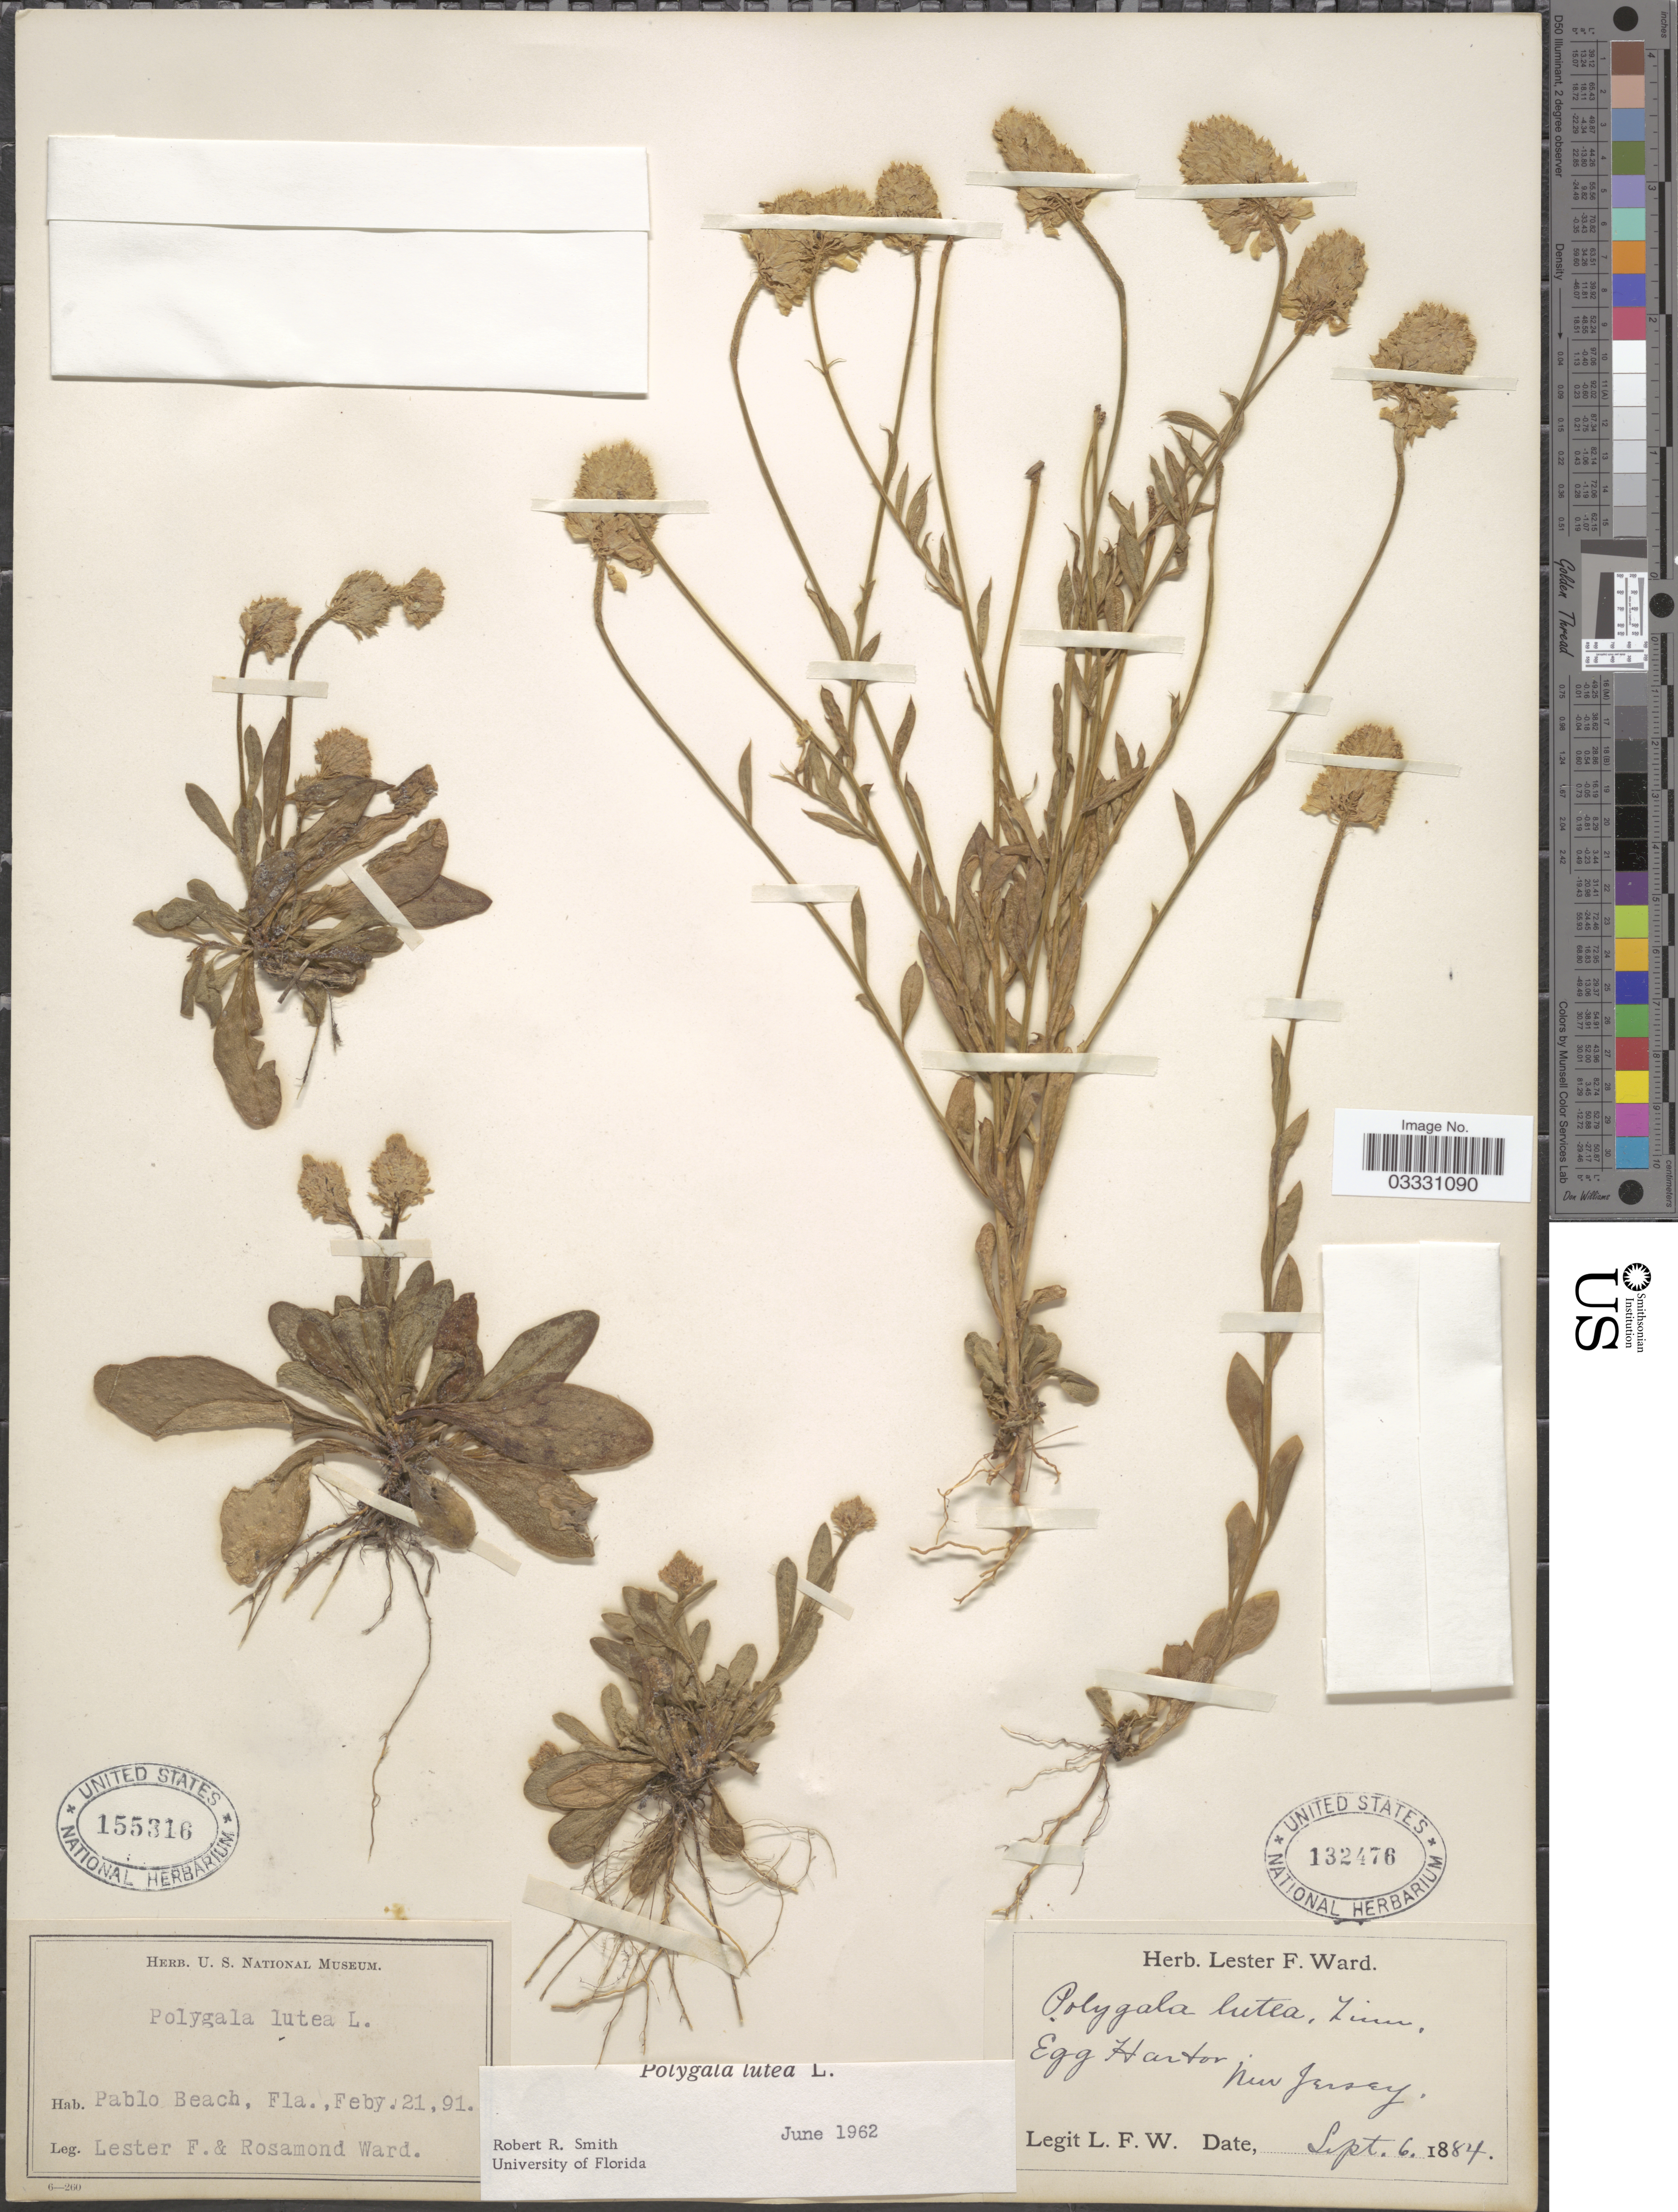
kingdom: Plantae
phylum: Tracheophyta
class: Magnoliopsida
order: Fabales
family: Polygalaceae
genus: Polygala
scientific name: Polygala lutea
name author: L.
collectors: L. F. Ward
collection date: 1884-09-06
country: United States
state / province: New Jersey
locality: Egg Harbor.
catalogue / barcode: US 132476